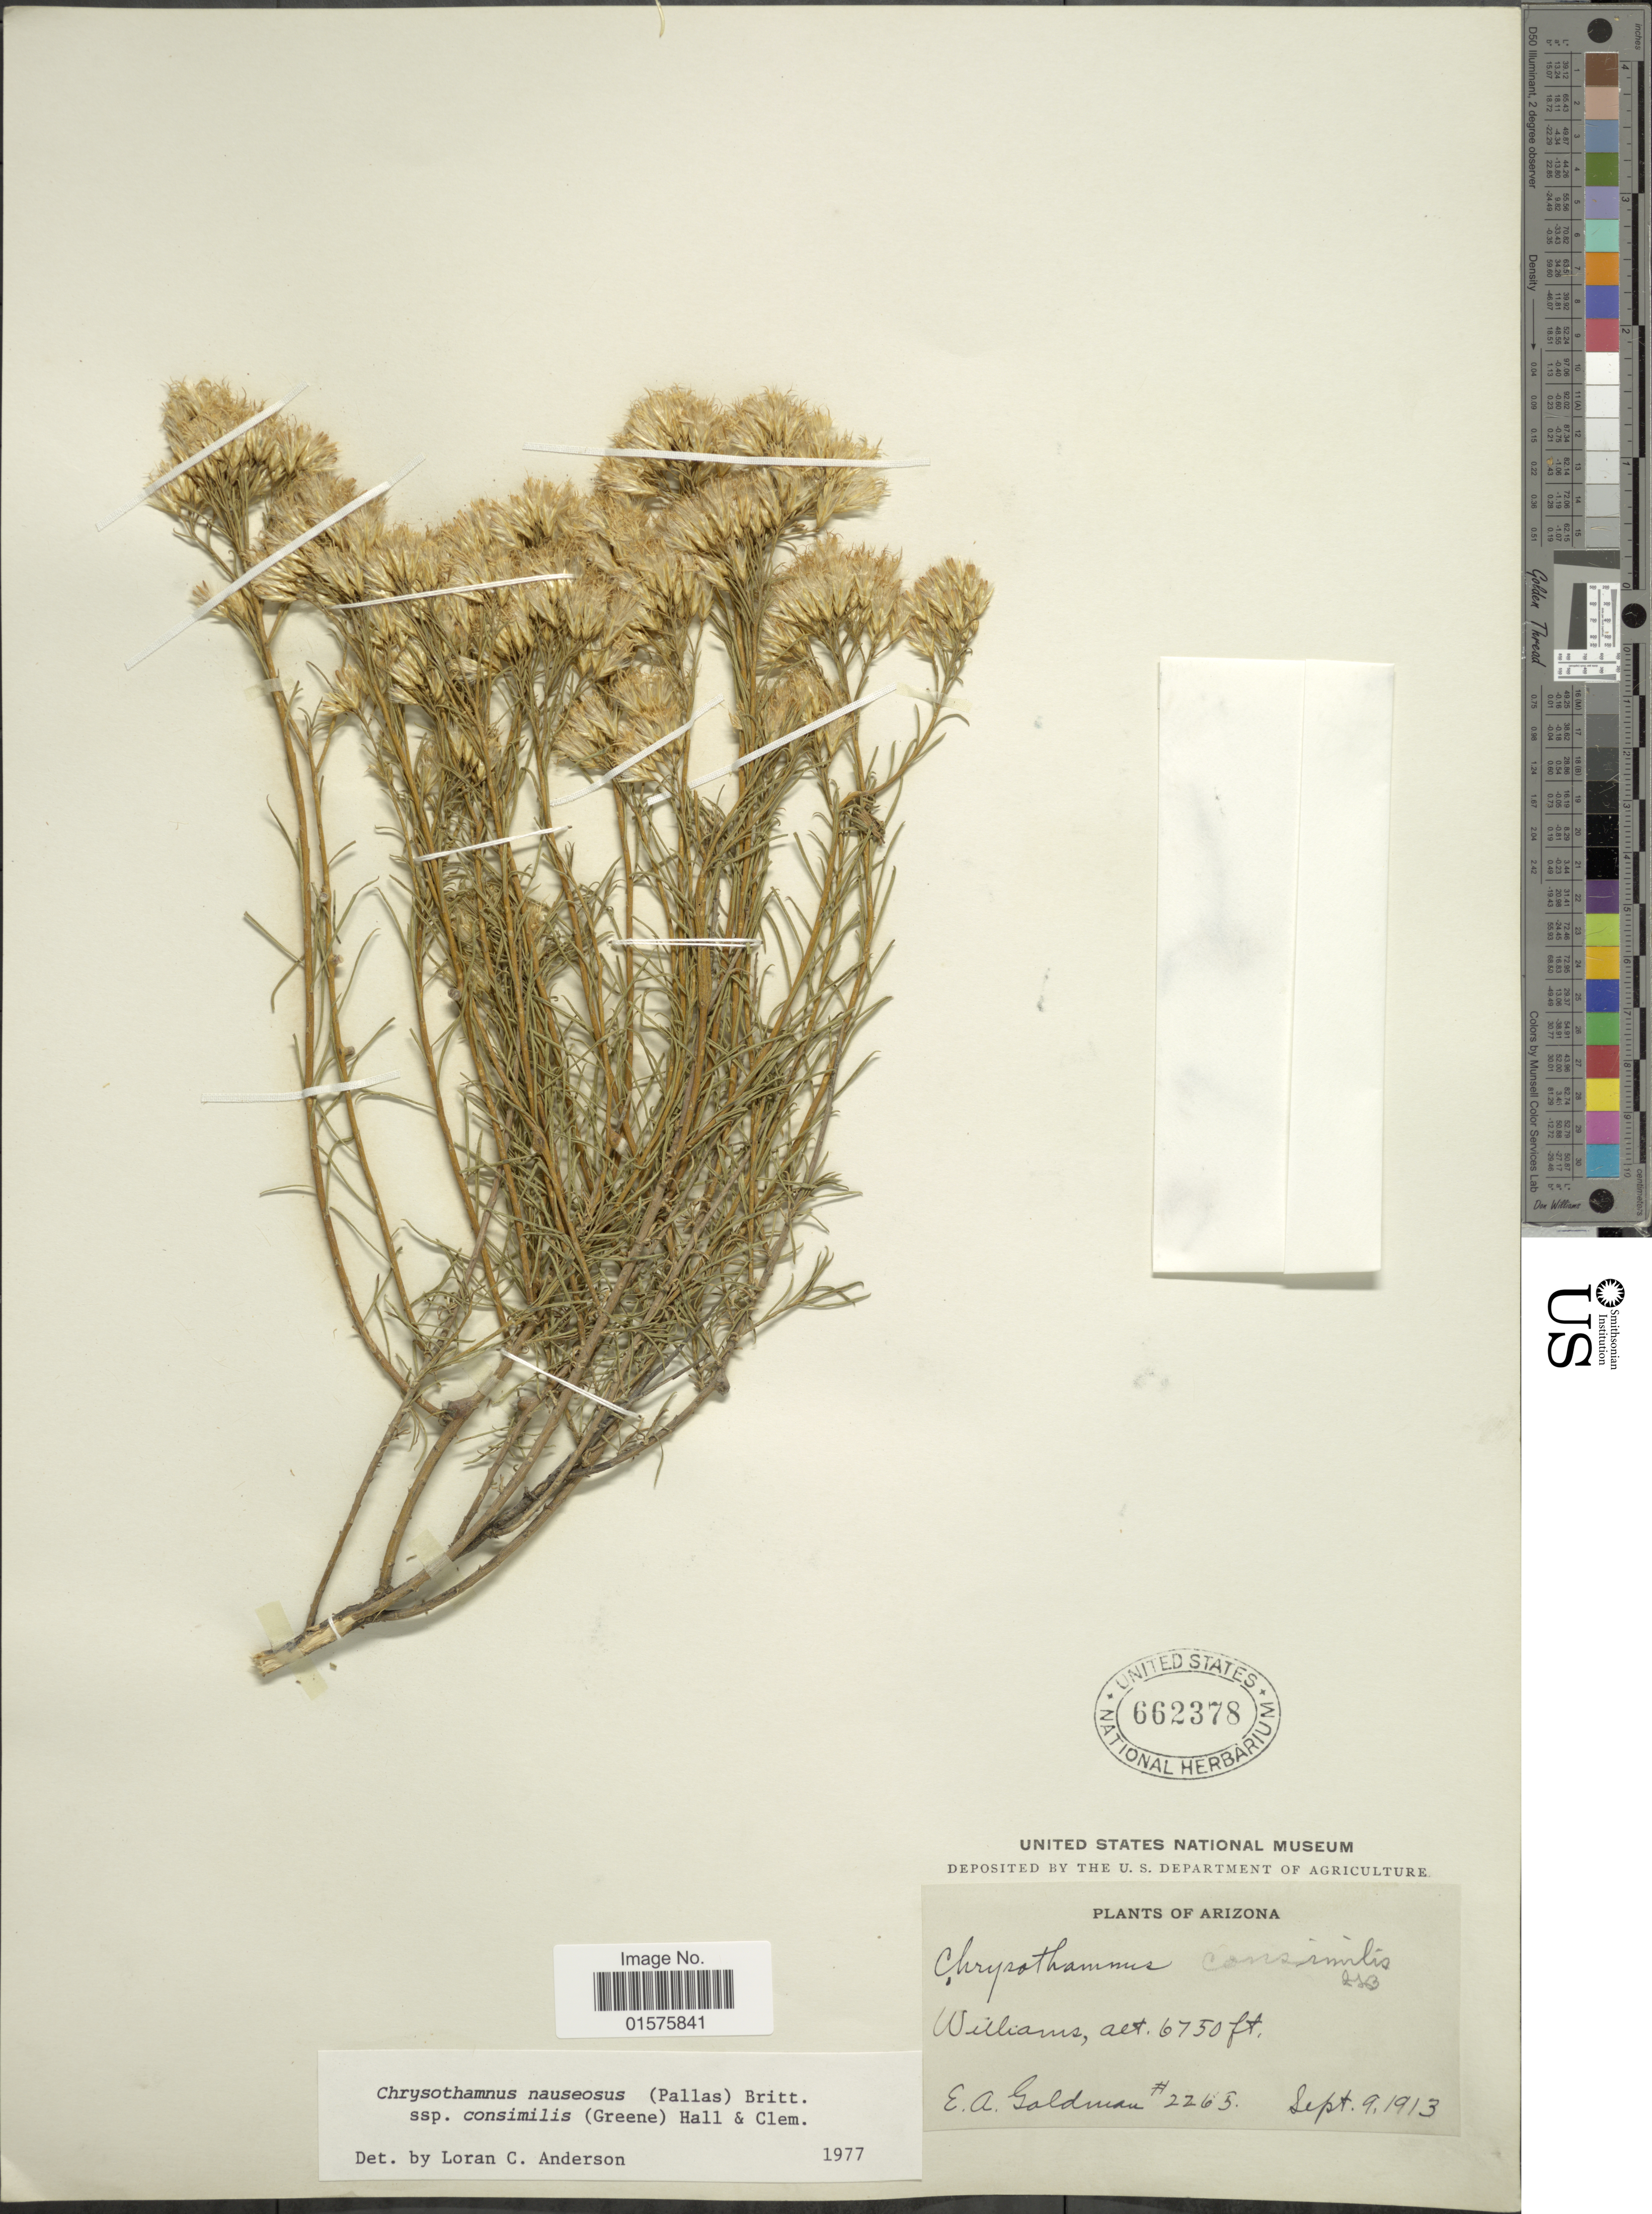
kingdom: Plantae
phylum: Tracheophyta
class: Magnoliopsida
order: Asterales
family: Asteraceae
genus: Ericameria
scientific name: Ericameria nauseosa var. oreophila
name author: (A. Nelson) G.L. Nesom & G.I. Baird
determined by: Urbatsch, Lowell E., Curator (LSU), Louisiana State University (UNITED STATES)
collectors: E. A. Goldman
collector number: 2265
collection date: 1913-09-09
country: United States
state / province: Arizona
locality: Williams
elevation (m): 2057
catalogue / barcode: US 662378